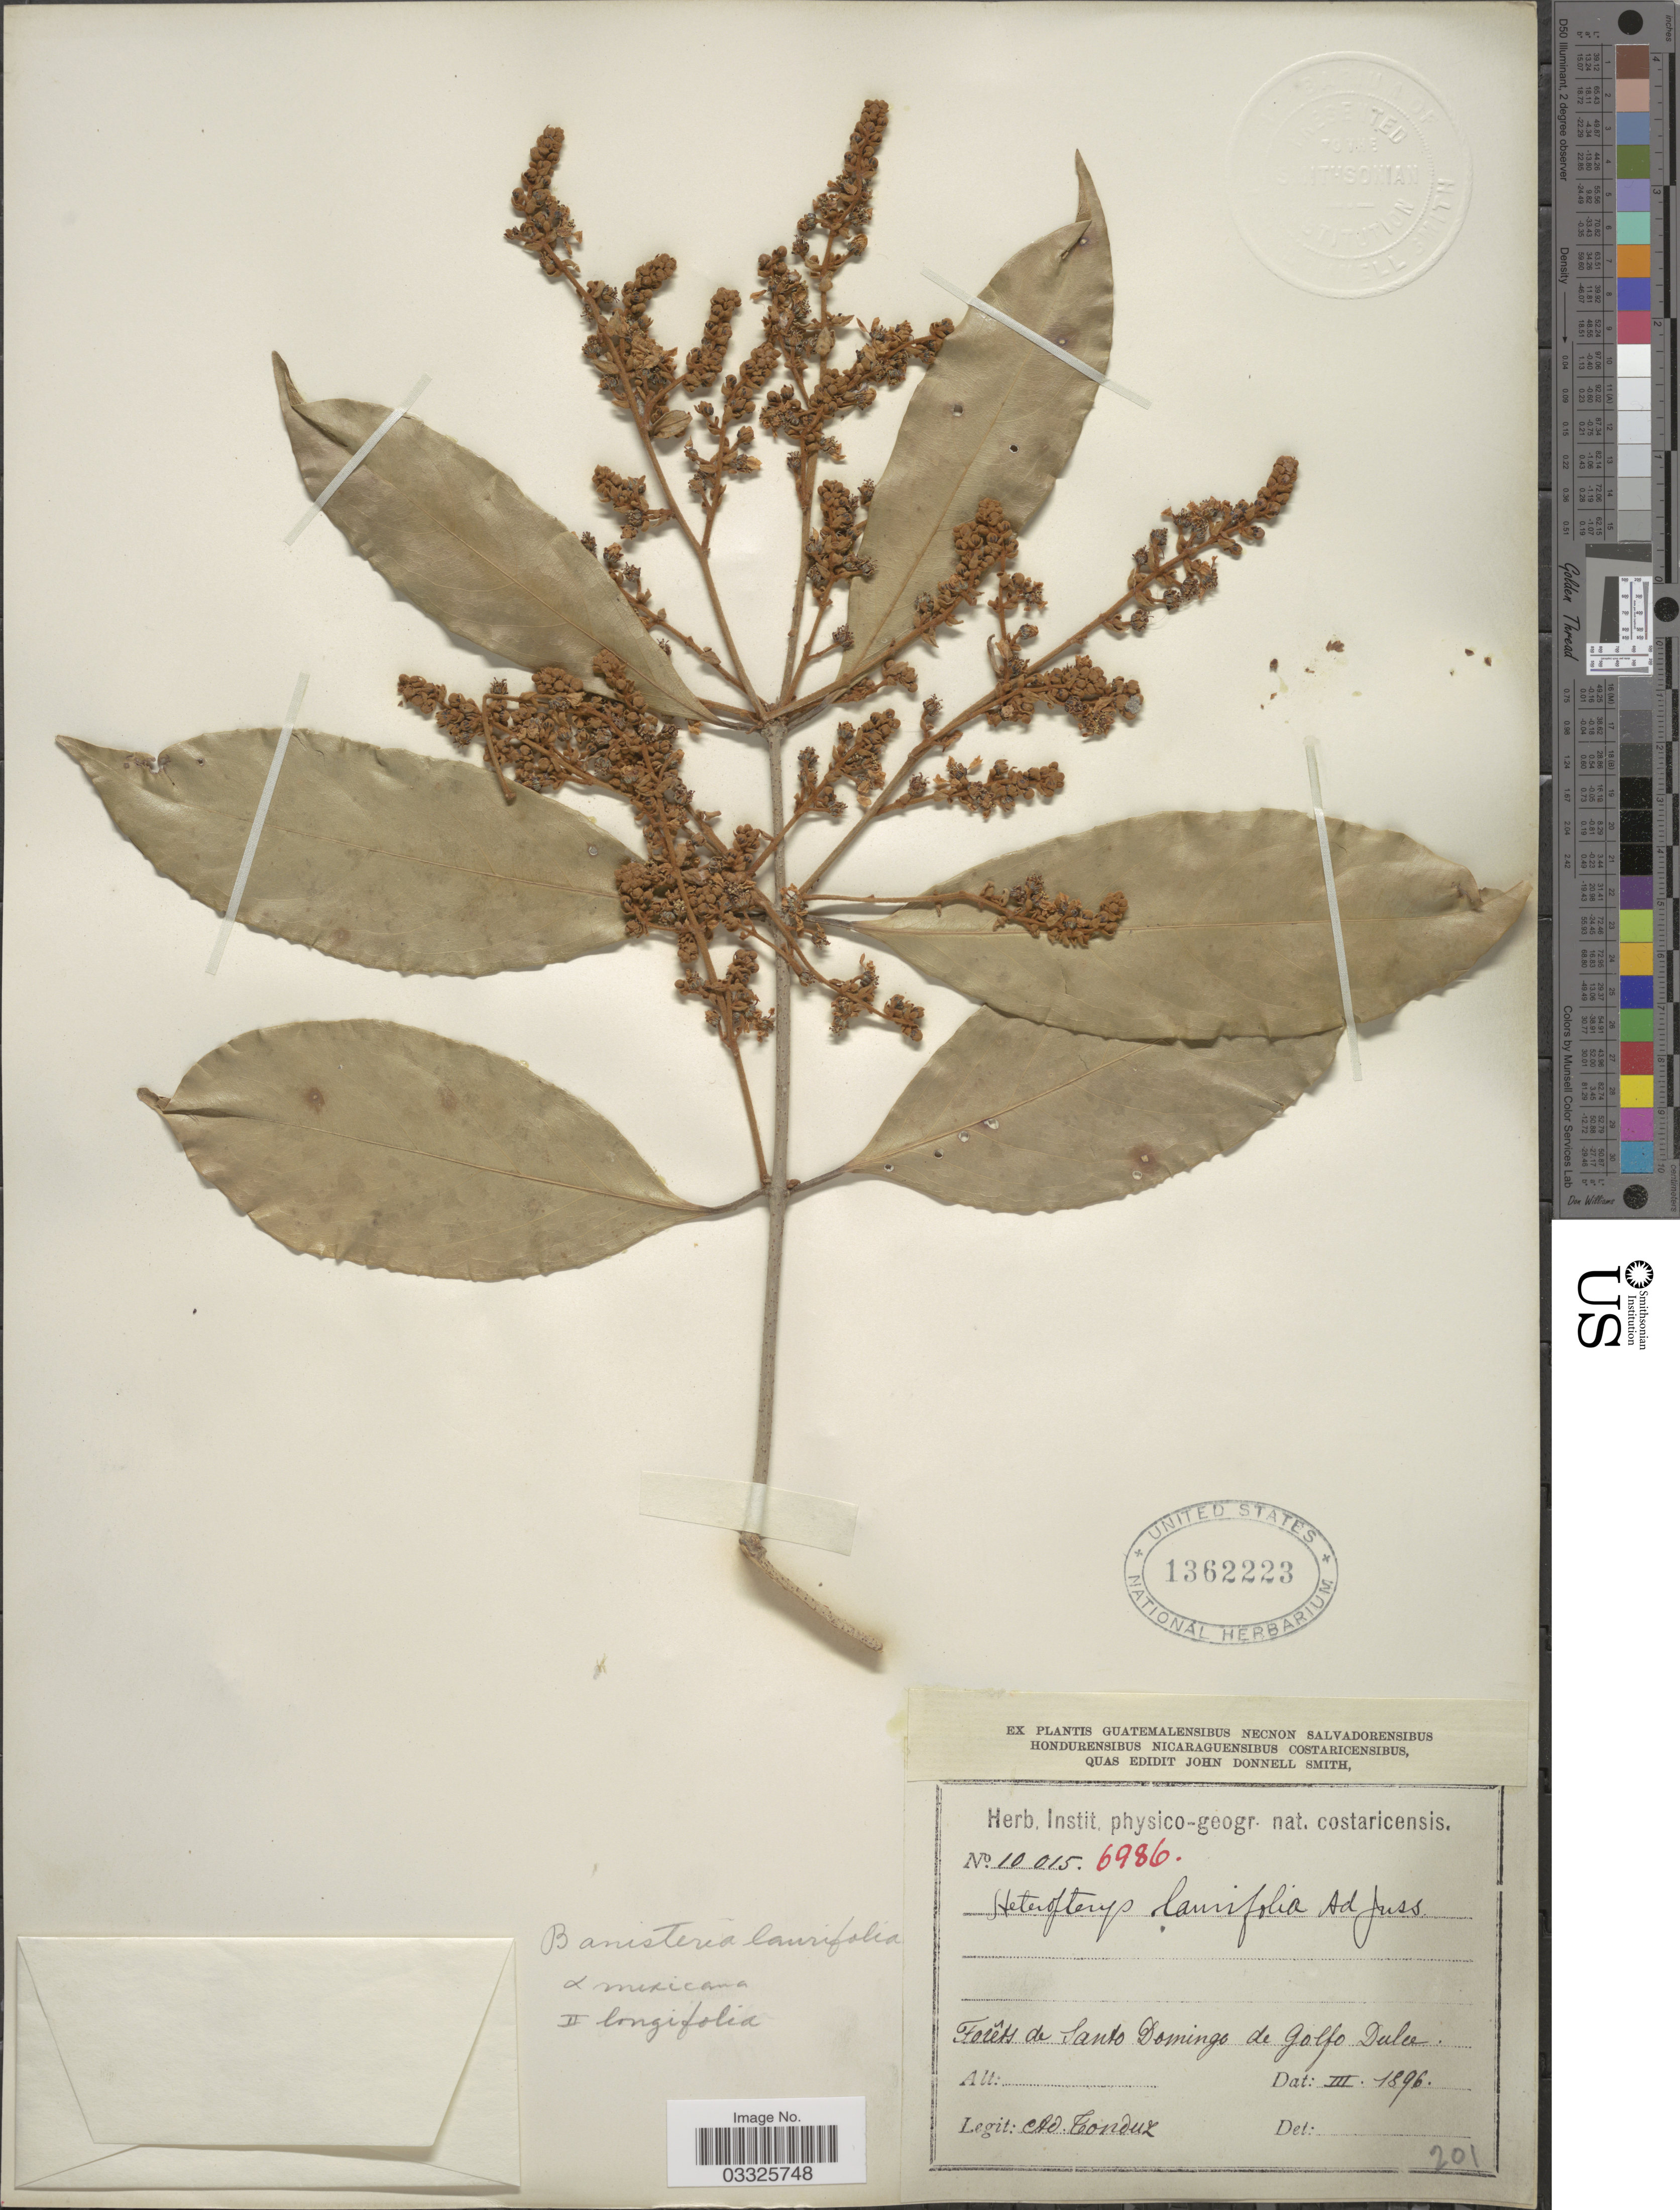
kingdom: Plantae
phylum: Tracheophyta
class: Magnoliopsida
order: Malpighiales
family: Malpighiaceae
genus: Heteropterys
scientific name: Heteropterys laurifolia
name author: (L.) A. Juss.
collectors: A. Tonduz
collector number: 10015/6986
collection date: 1896-03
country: Costa Rica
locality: Forêts de Santo Domingo de Golfo Dulce.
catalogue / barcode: US 1362223